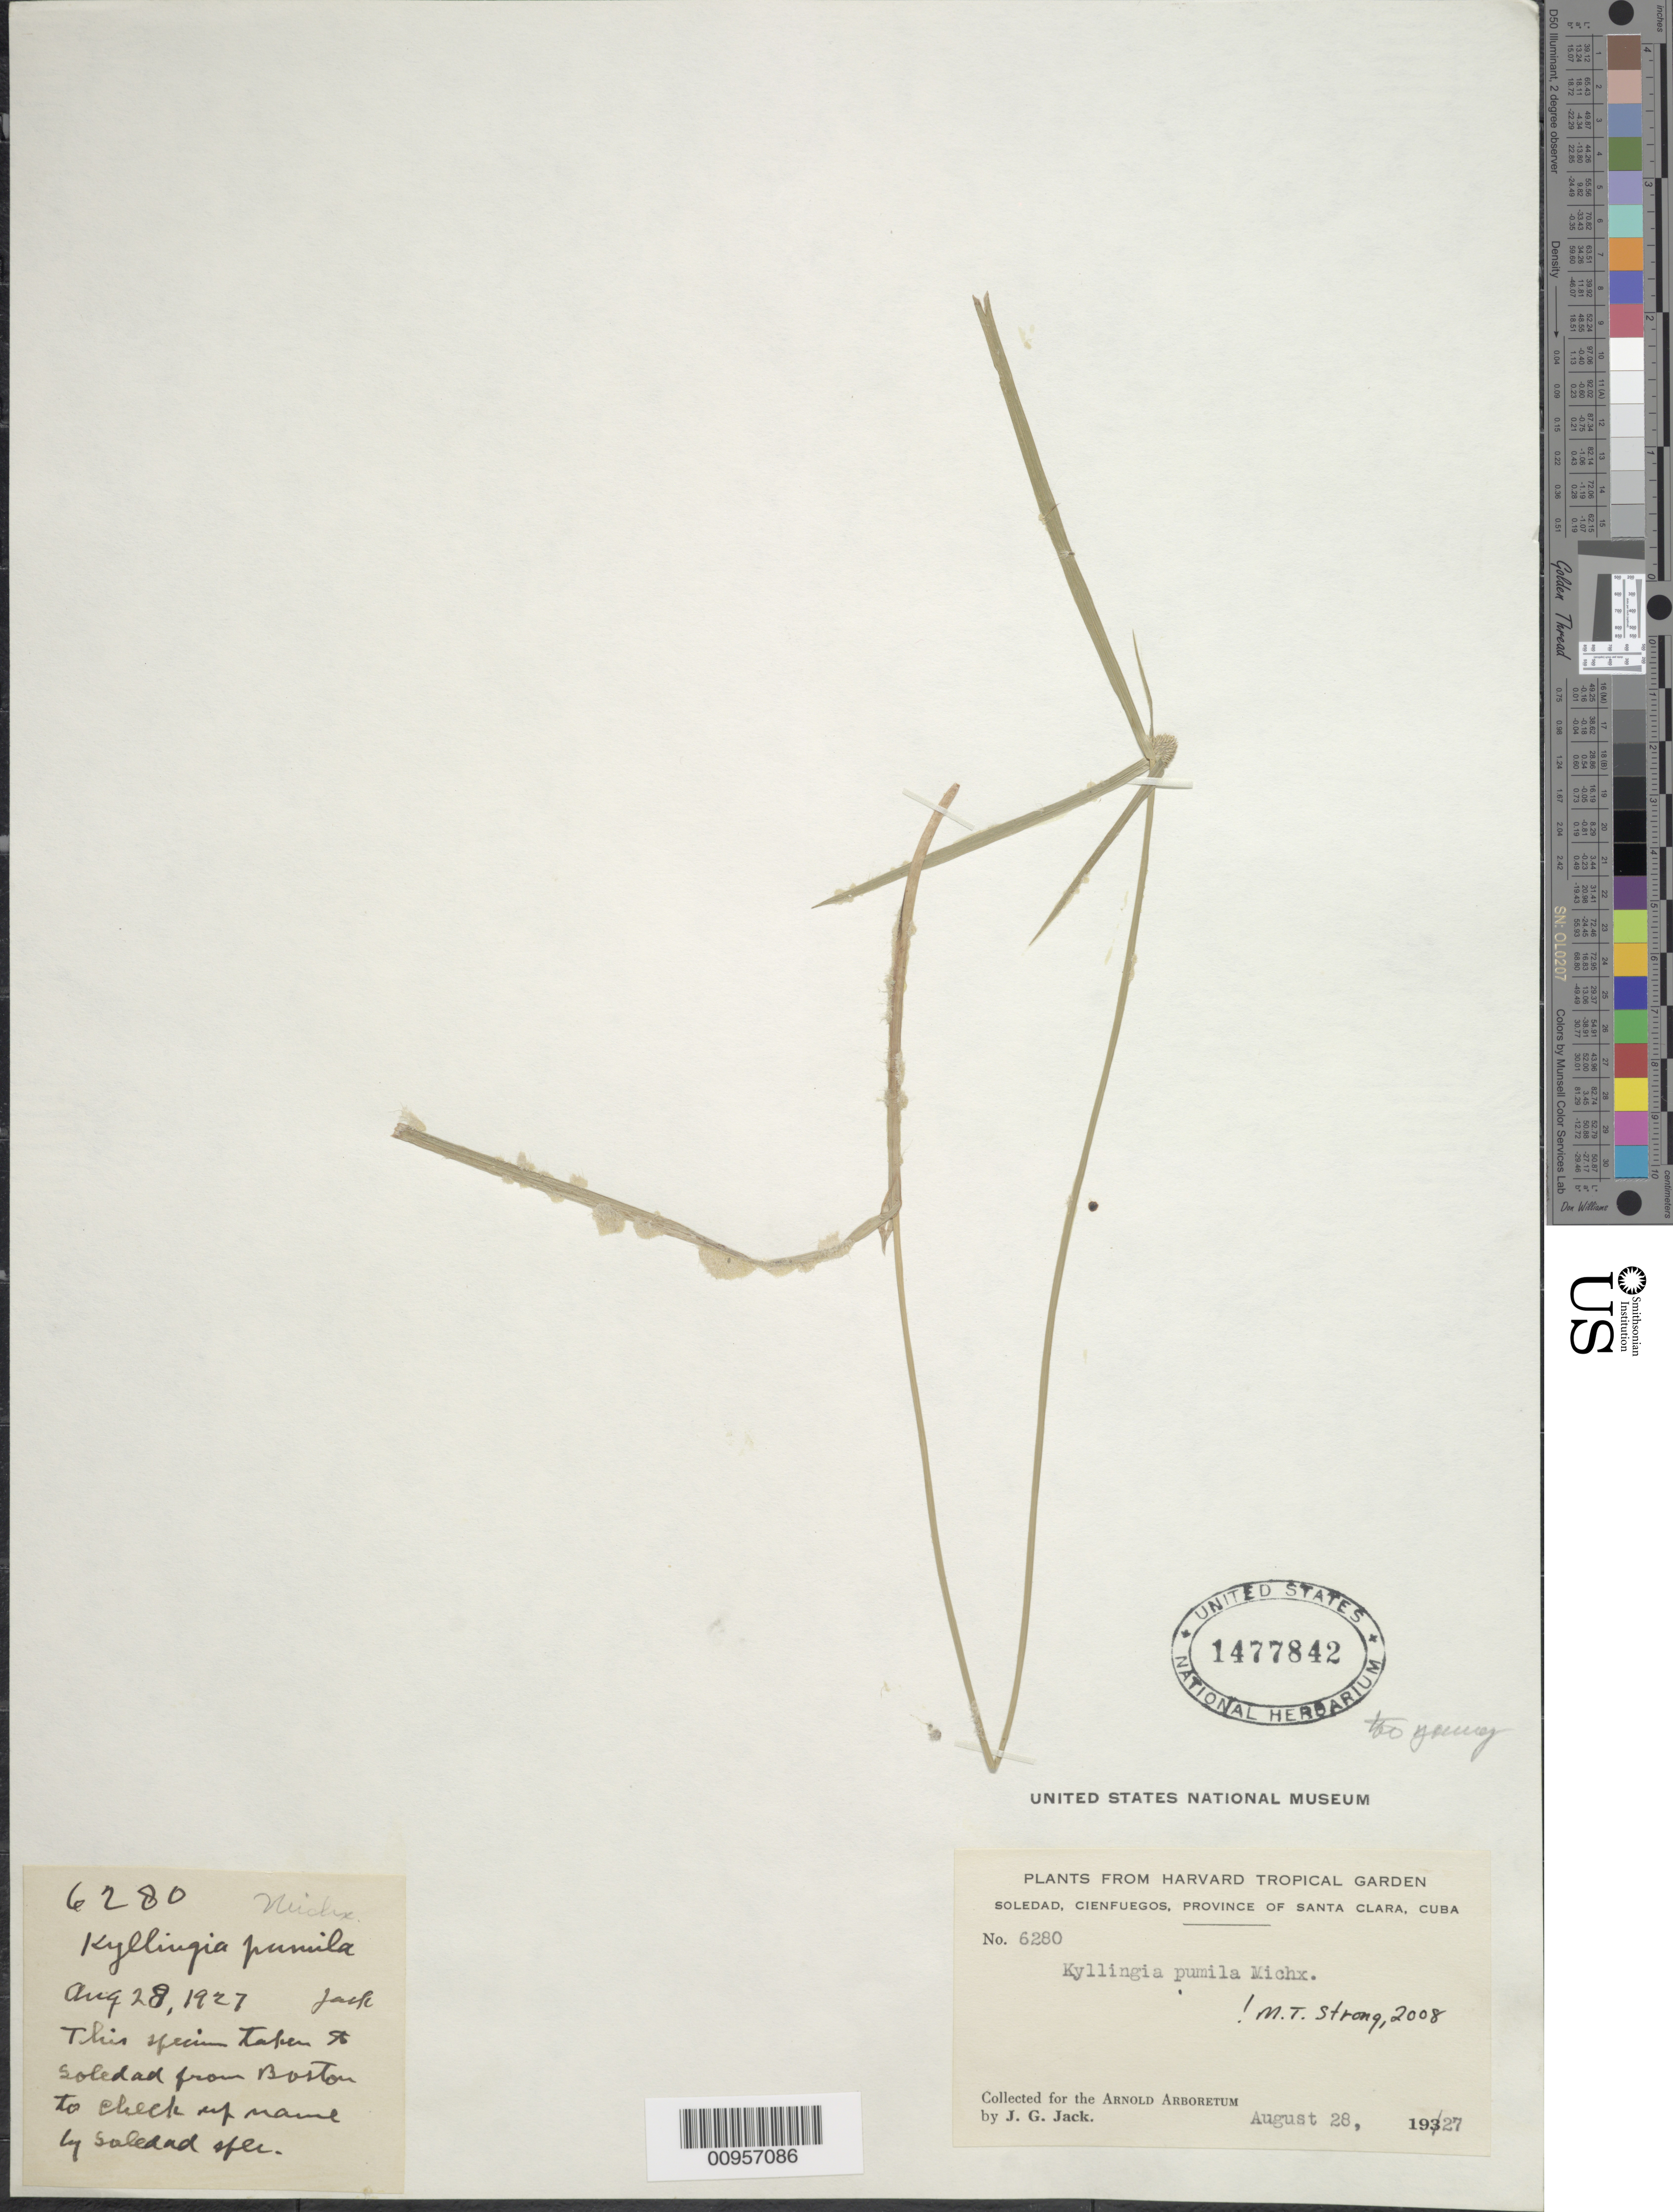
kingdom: Plantae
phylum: Tracheophyta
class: Liliopsida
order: Poales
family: Cyperaceae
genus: Cyperus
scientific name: Cyperus hortensis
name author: (Salzm. ex Steud.) Dorr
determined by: Strong, Mark T., (BOT), Smithsonian Institution - National Museum of Natural History (UNITED STATES)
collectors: J. G. Jack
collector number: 6280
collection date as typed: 28 Aug 1927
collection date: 1927-08-28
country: Cuba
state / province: Cienfuegos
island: Cuba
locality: Soledad, Cienfuegos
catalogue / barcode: US 1477842